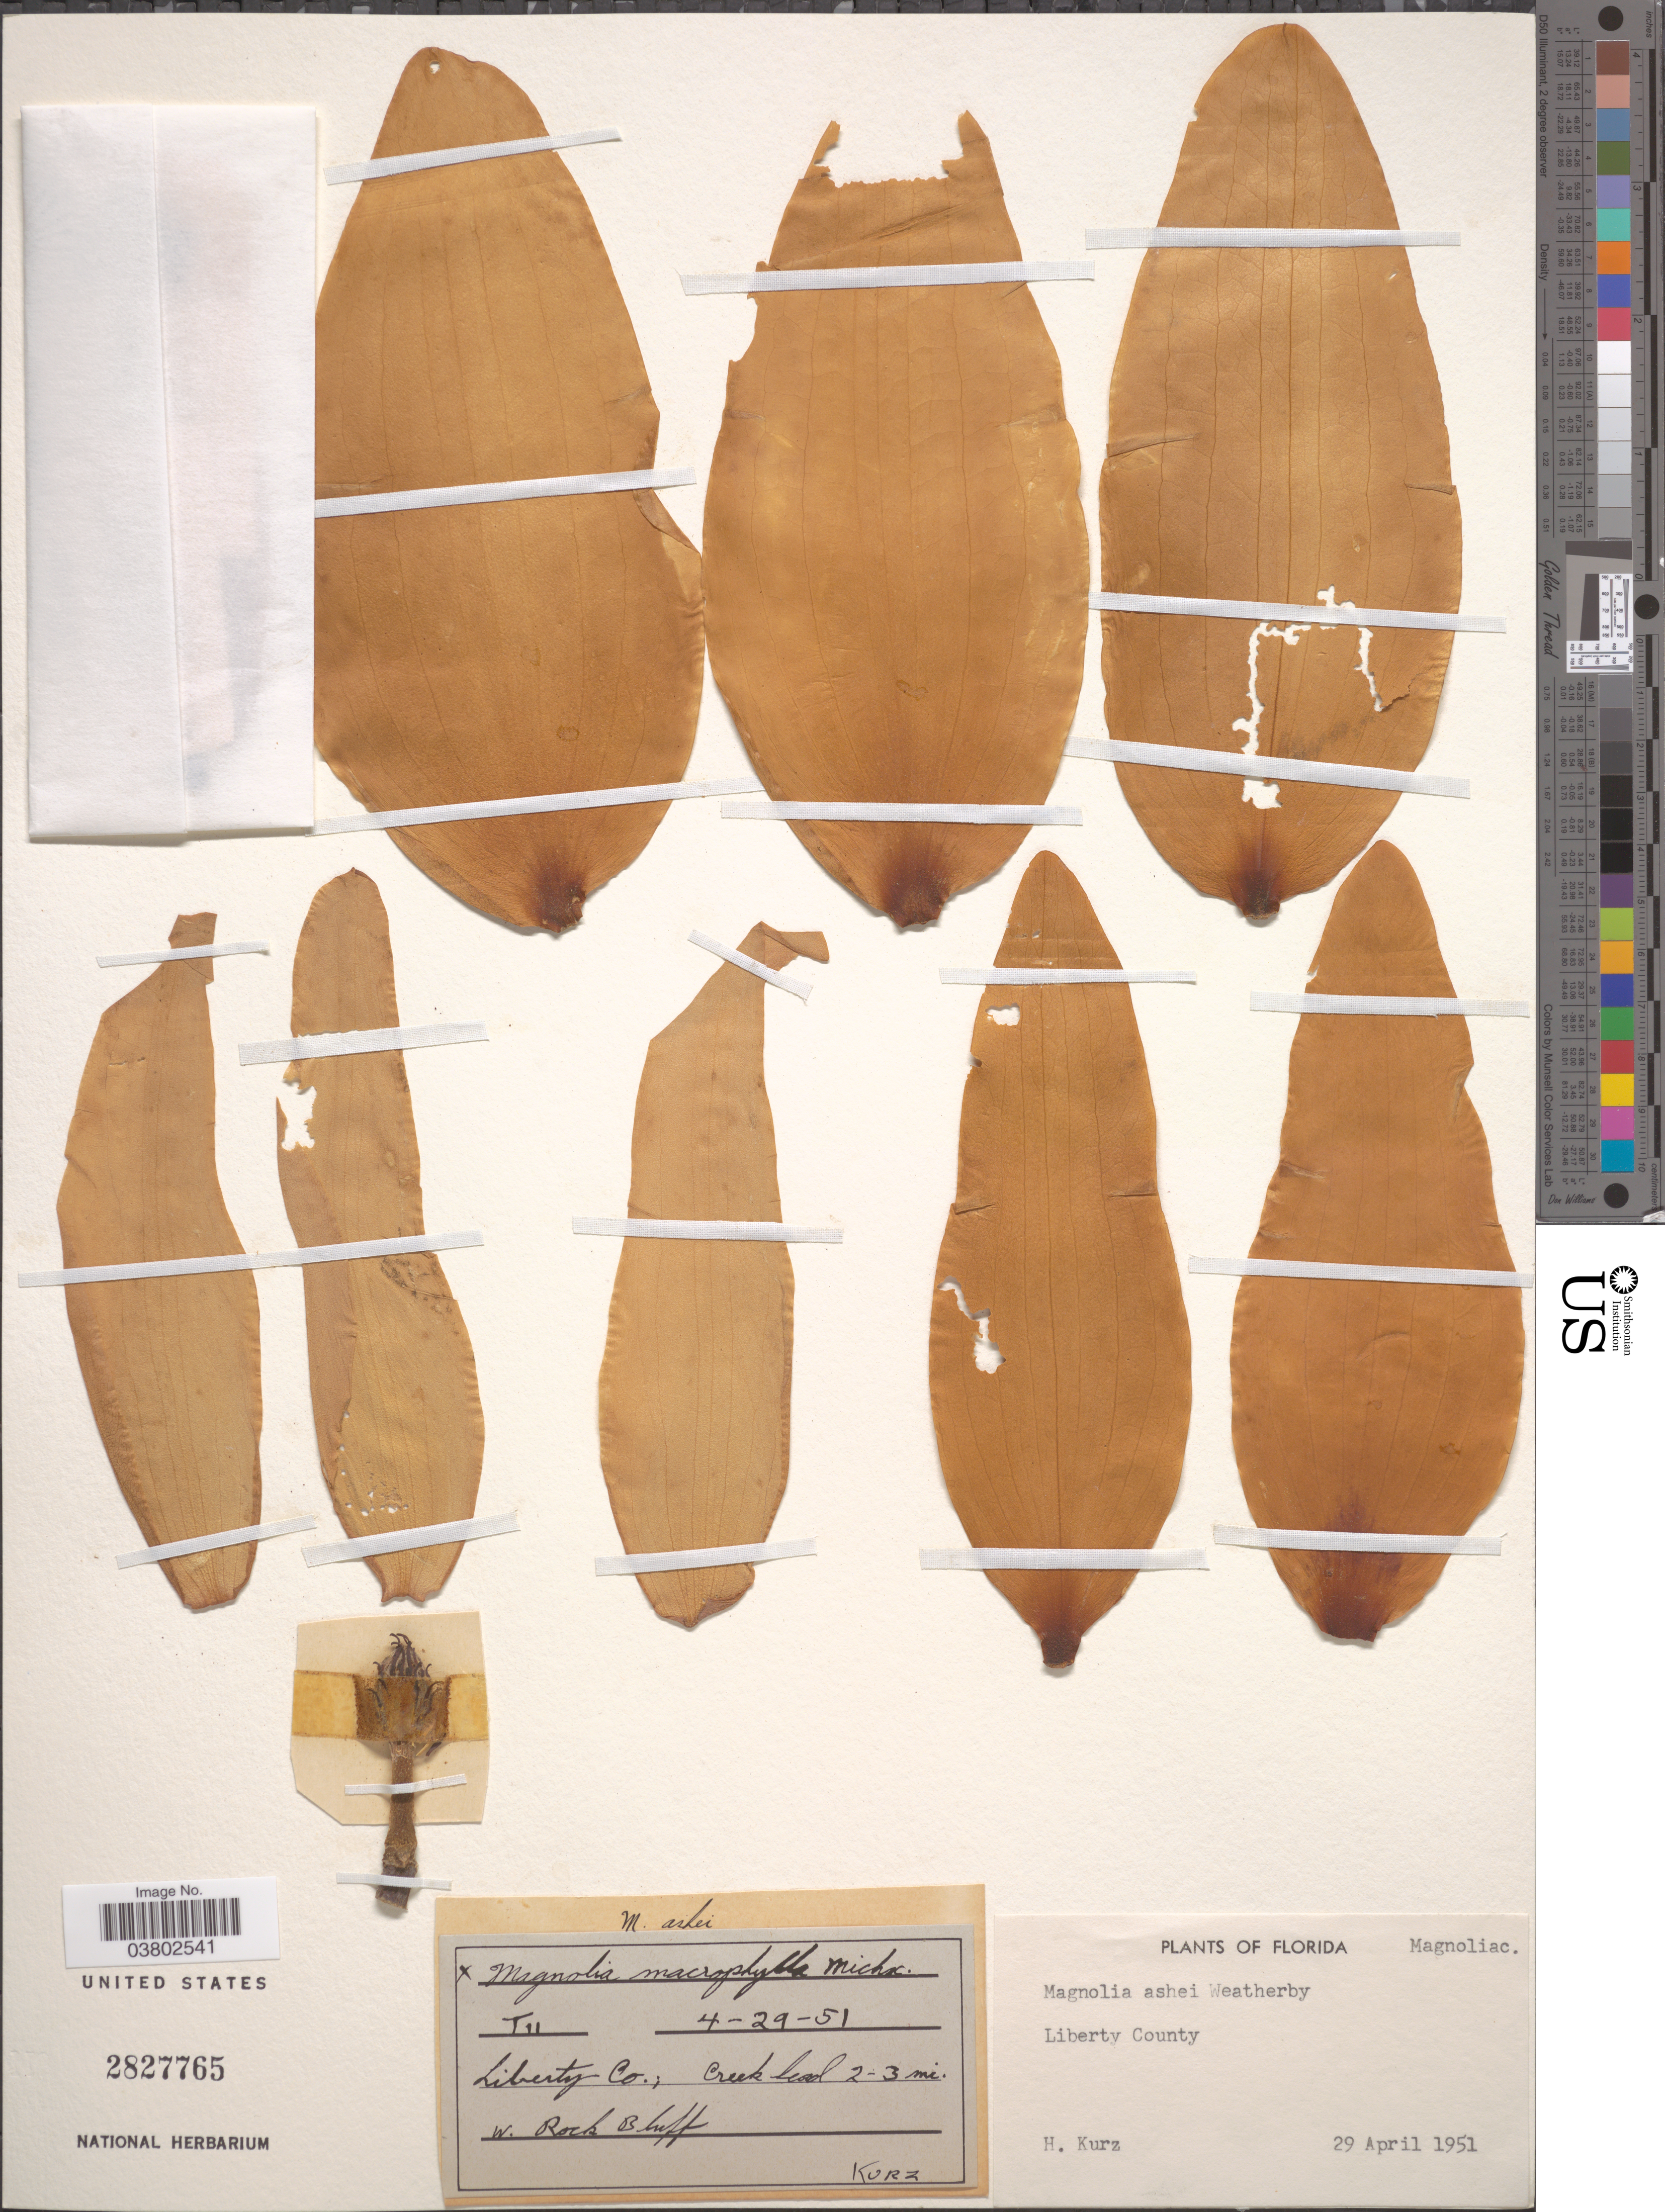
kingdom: Plantae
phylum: Tracheophyta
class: Magnoliopsida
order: Magnoliales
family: Magnoliaceae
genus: Magnolia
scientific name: Magnolia ashei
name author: Weath.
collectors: H. Kurz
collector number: T11?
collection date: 1951-04-29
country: United States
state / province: Florida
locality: Liberty County, Creek head 2-3 mi. w. Rock Bluff.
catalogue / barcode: US 2827765